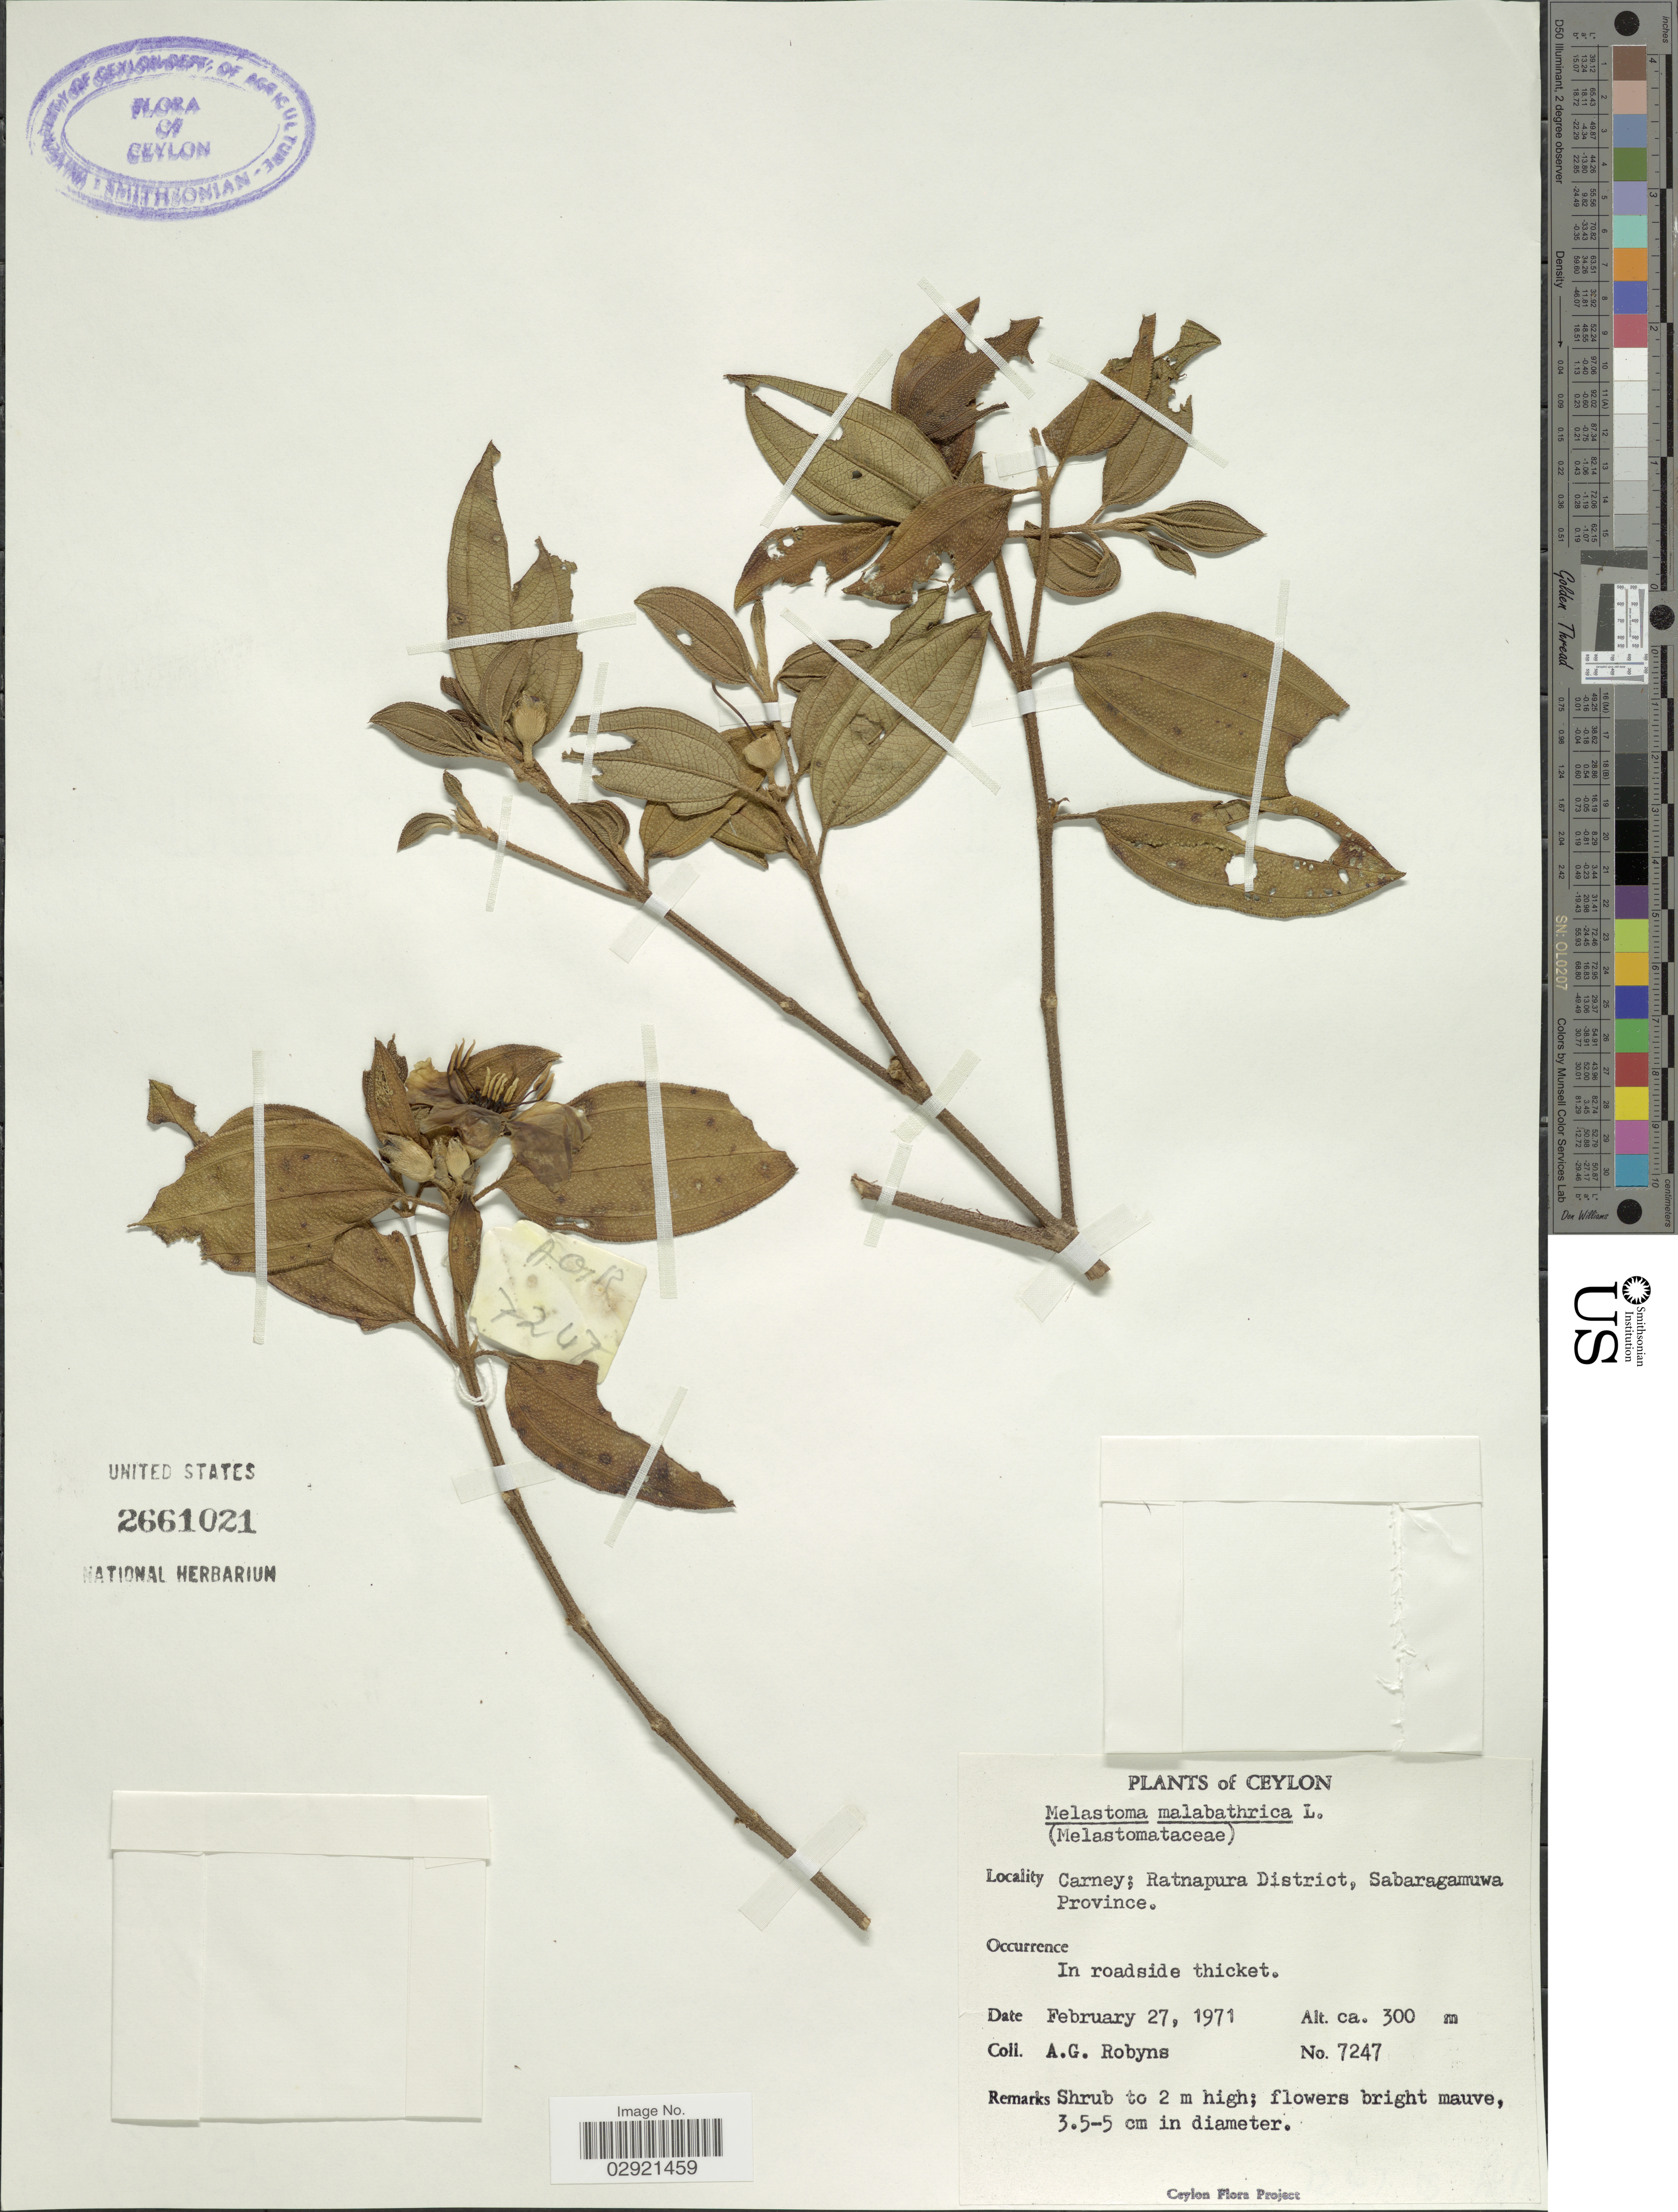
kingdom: Plantae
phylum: Tracheophyta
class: Magnoliopsida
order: Myrtales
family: Melastomataceae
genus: Melastoma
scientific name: Melastoma malabathricum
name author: L.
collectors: A. G. Robyns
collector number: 7247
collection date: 1971-02-27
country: Sri Lanka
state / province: Sabaragamuwa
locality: Carney; Ratnapura District. Ceylon.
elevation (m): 300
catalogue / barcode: US 2661021